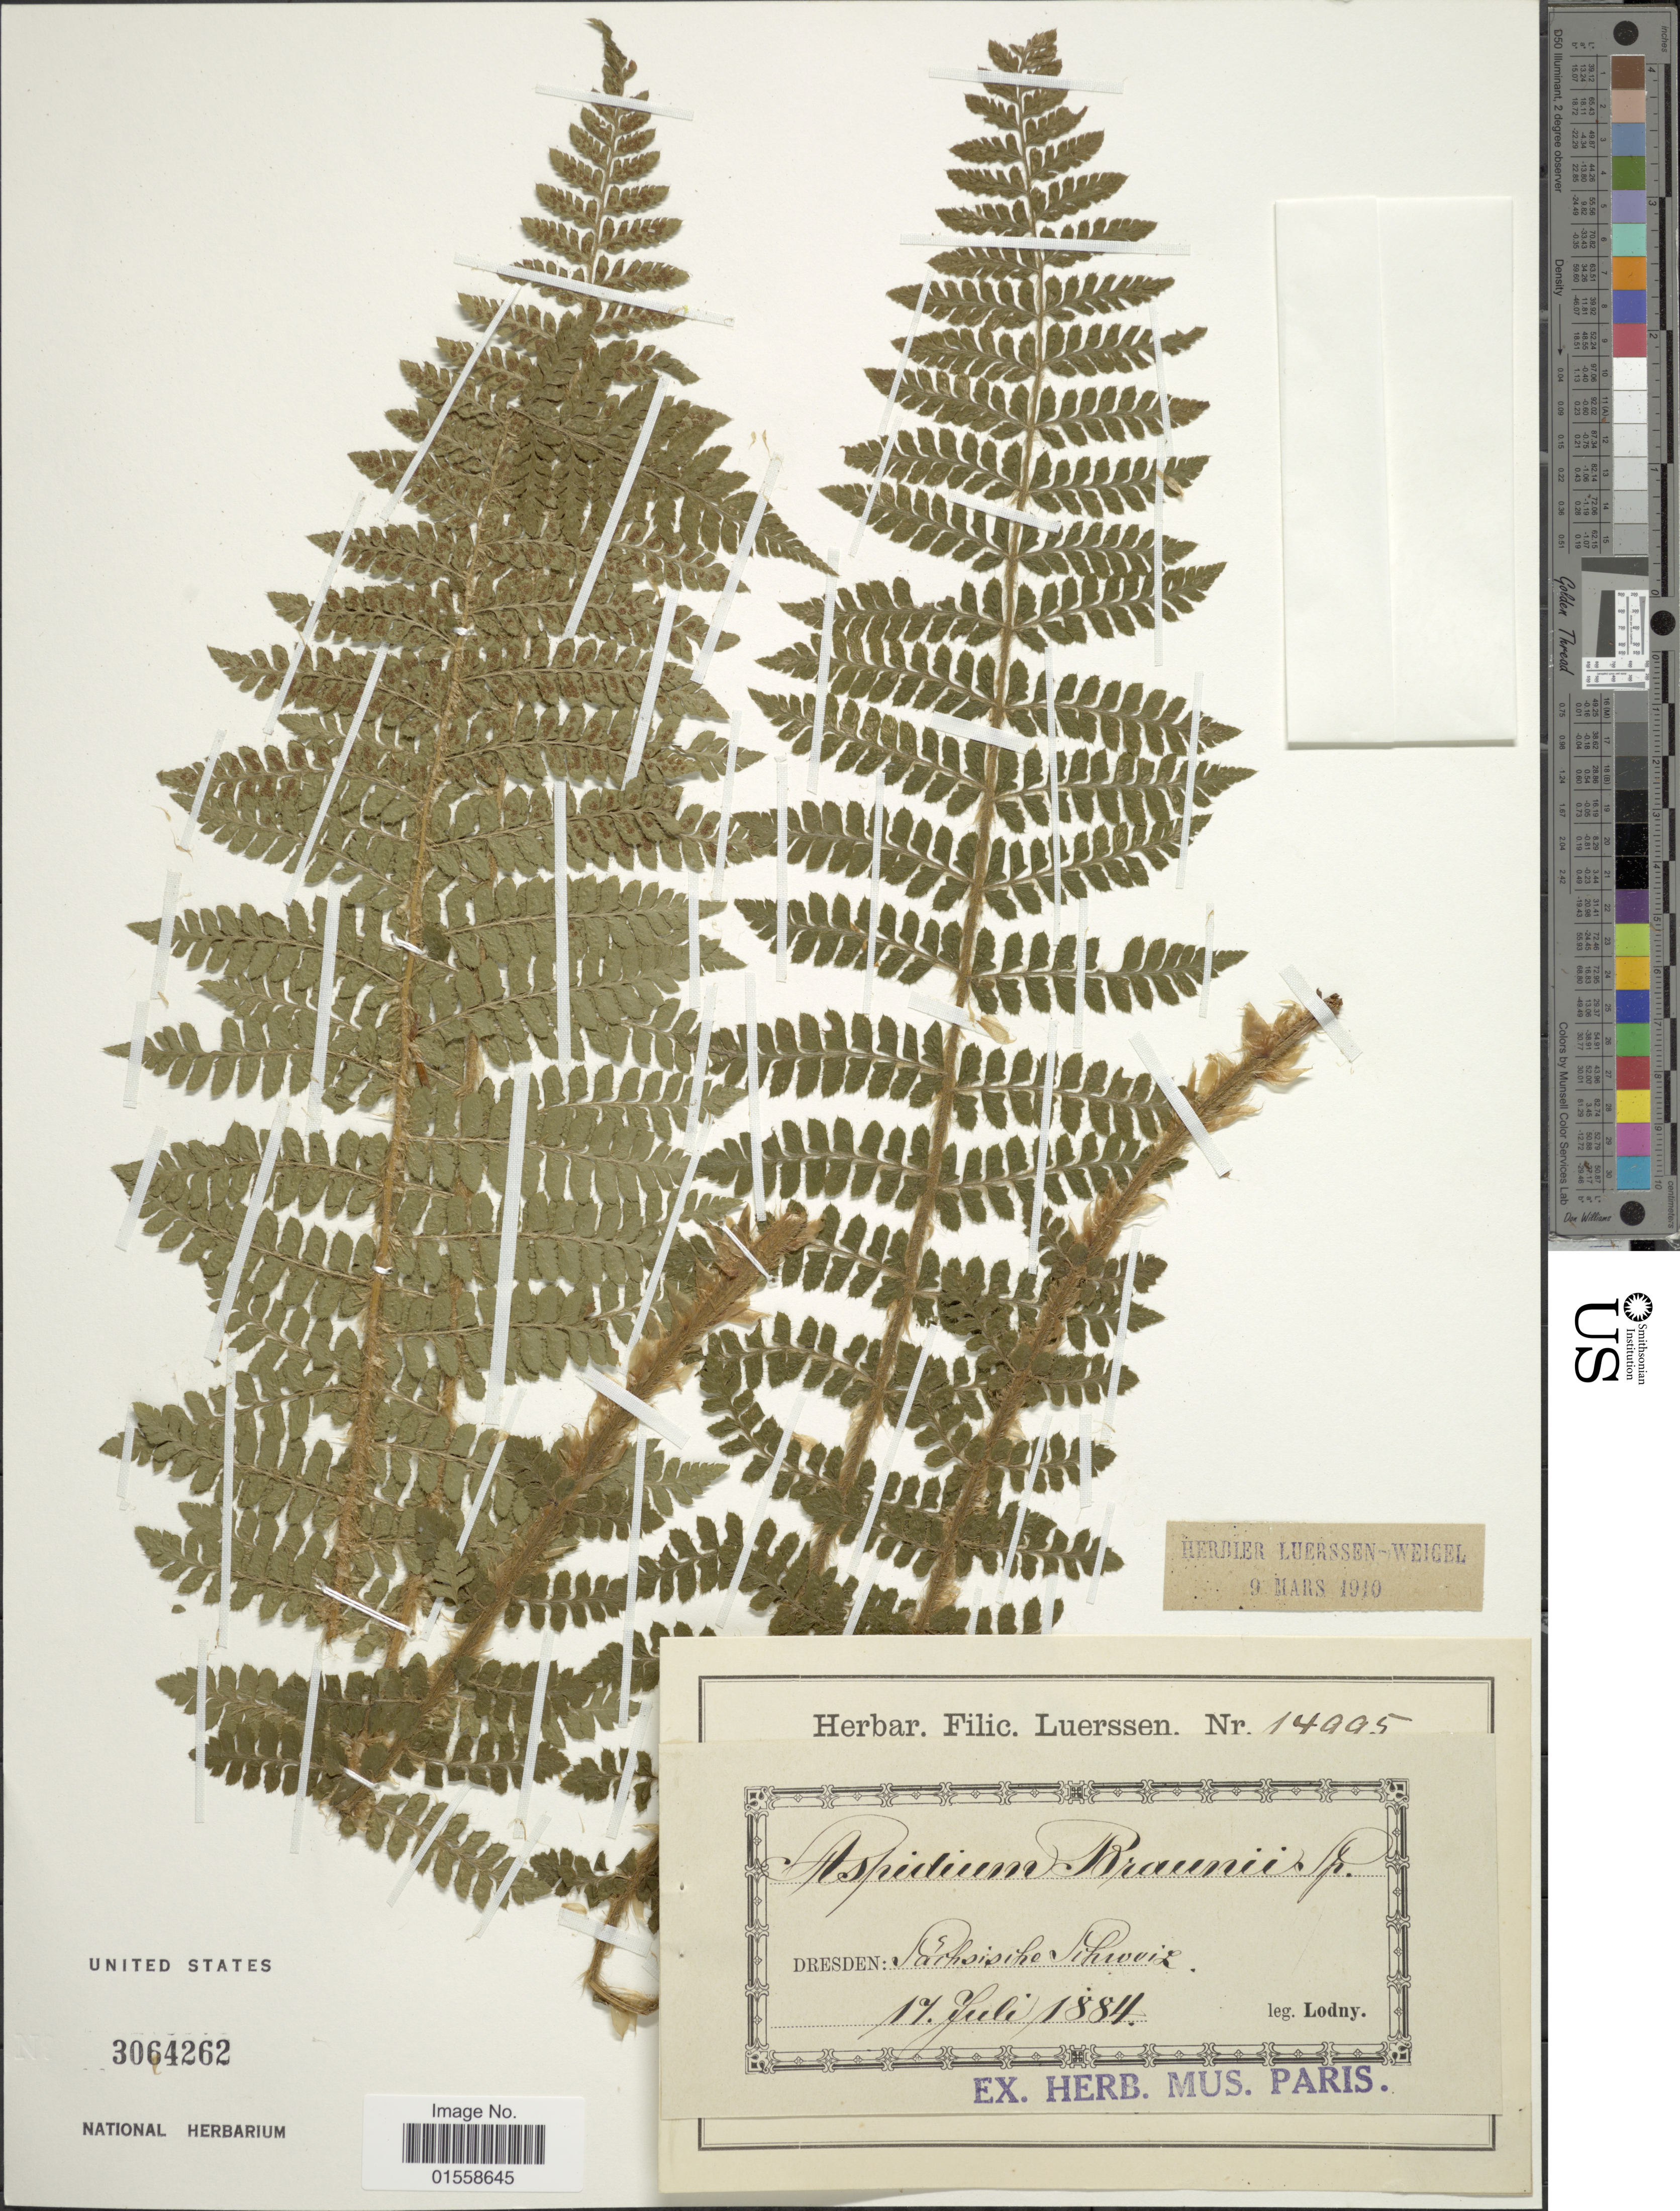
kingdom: Plantae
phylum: Tracheophyta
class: Polypodiopsida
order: Polypodiales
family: Dryopteridaceae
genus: Polystichum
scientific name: Polystichum braunii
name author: (Spenn.) Fée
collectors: Lodny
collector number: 14995*?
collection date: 1884-07-17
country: Switzerland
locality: Dresden: Sachsische Schweiz.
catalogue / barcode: US 3064262